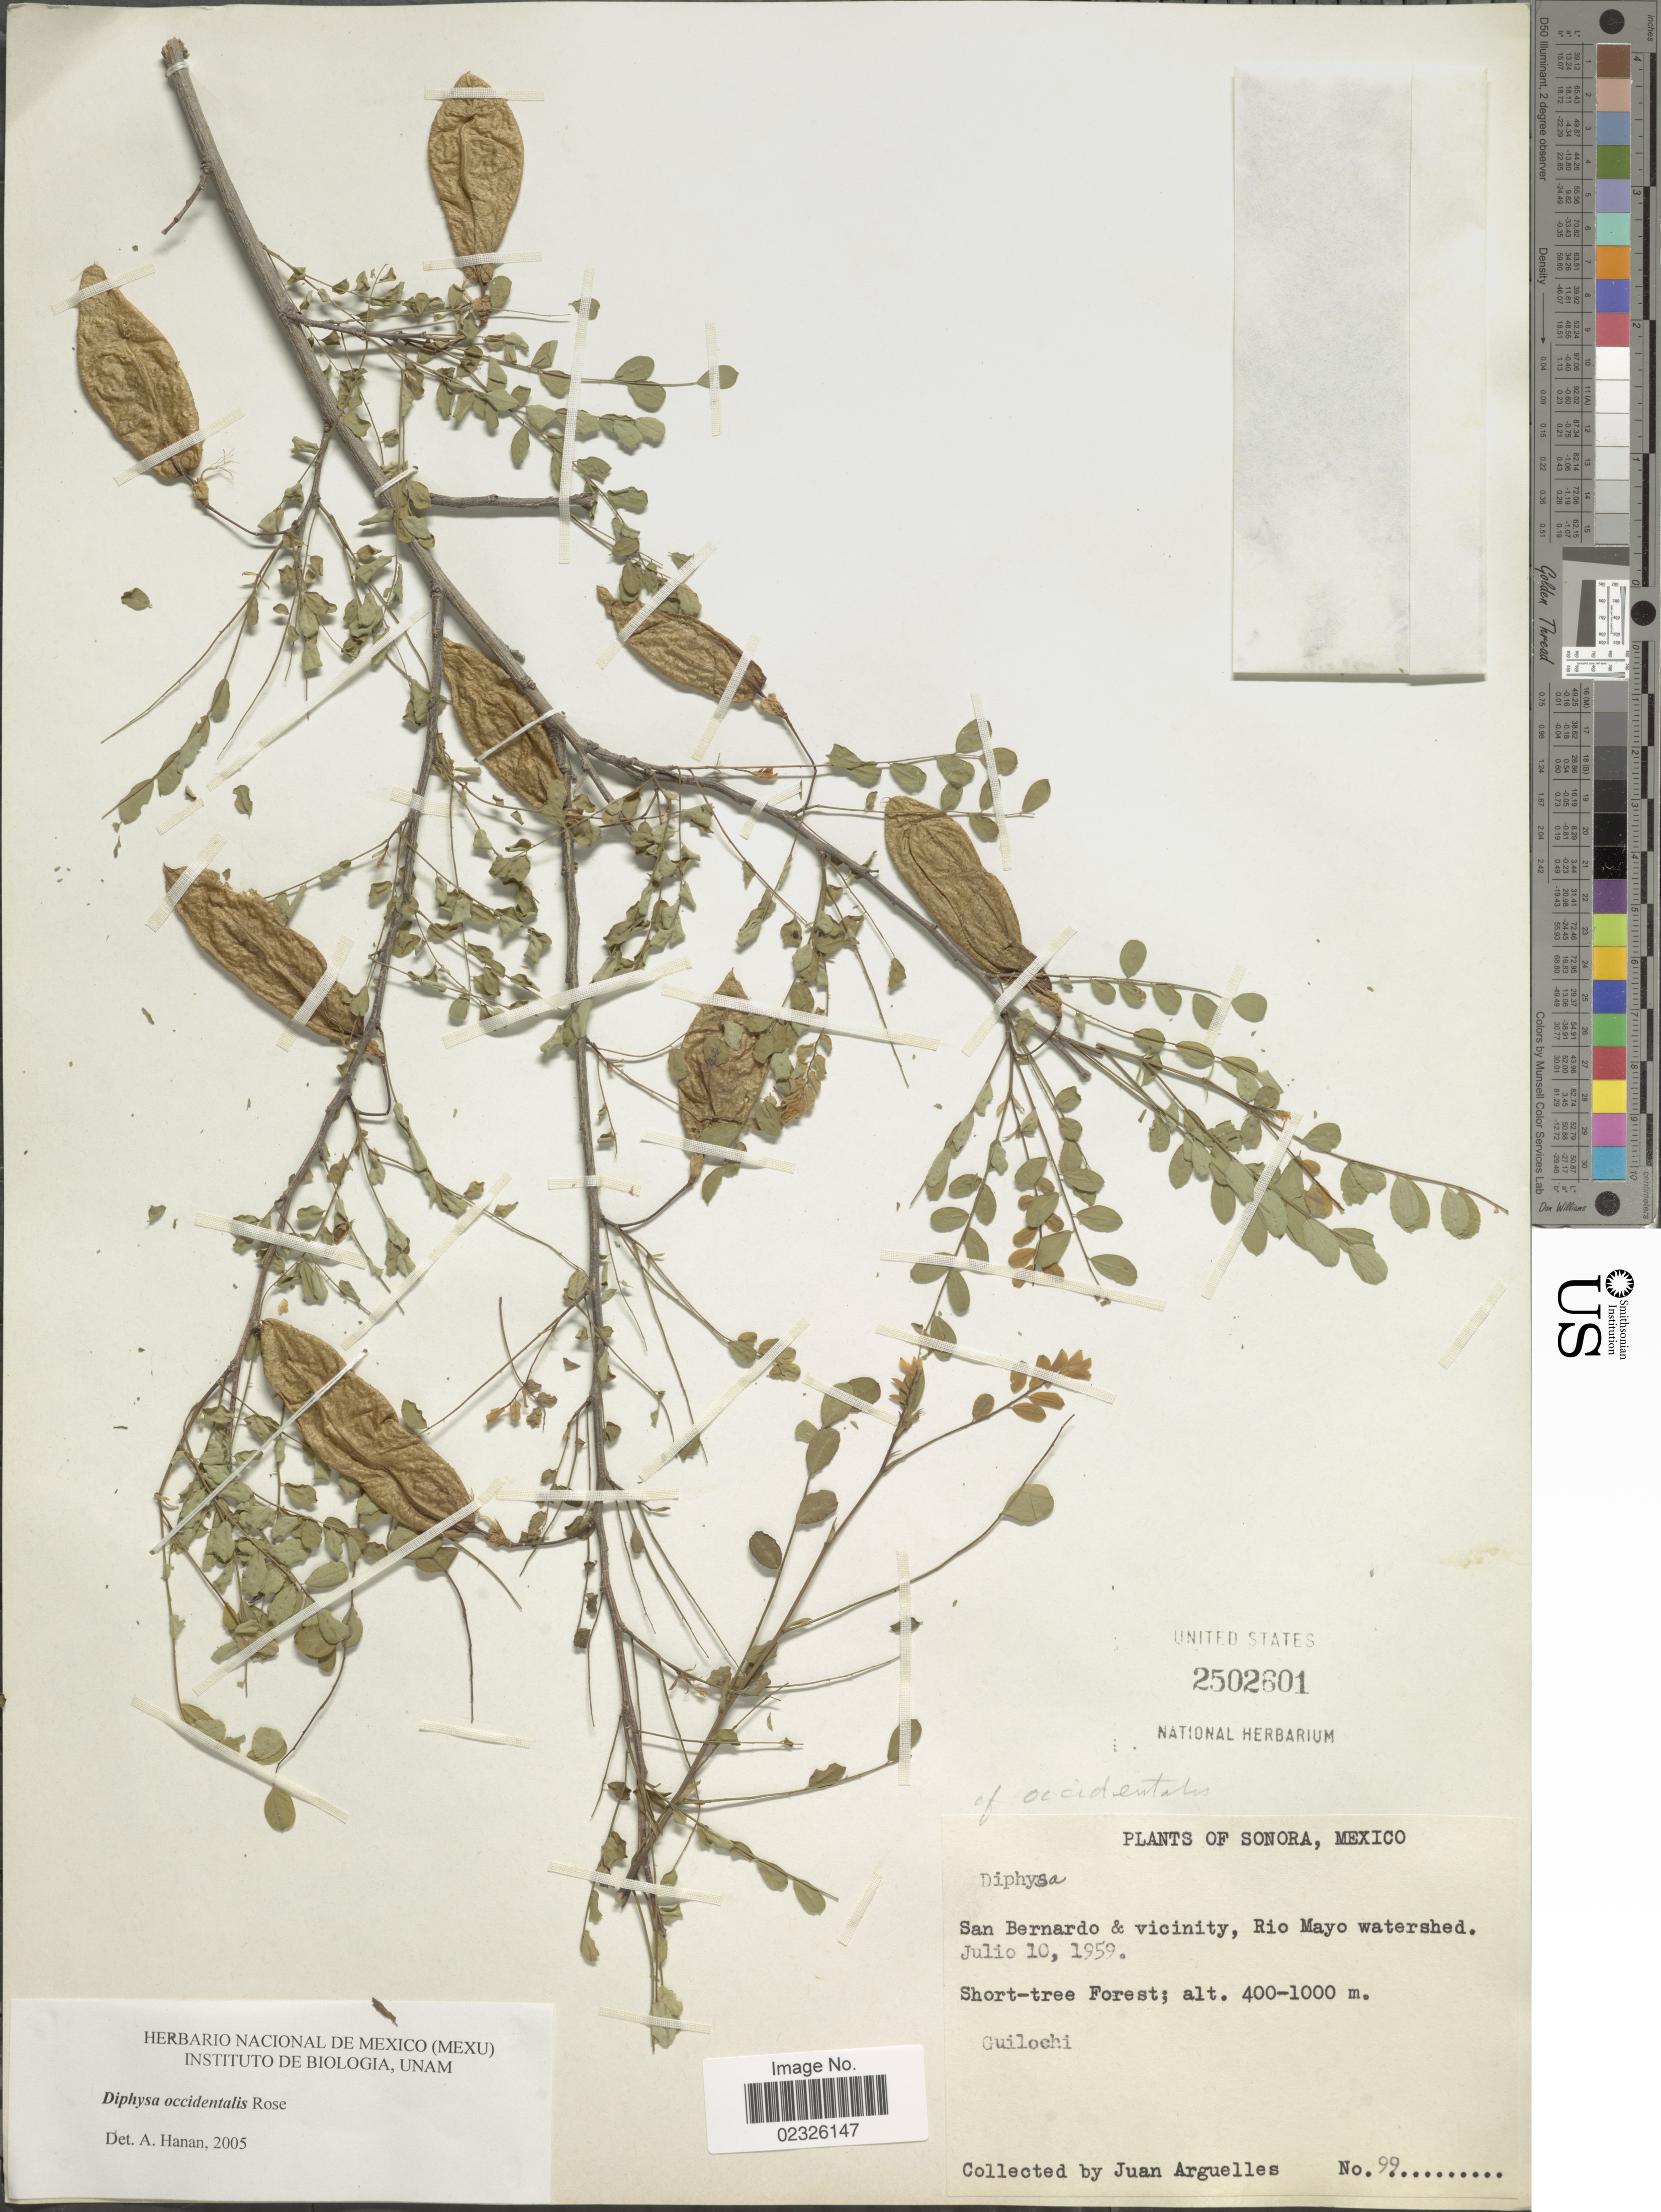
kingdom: Plantae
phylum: Tracheophyta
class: Magnoliopsida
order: Fabales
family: Fabaceae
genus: Diphysa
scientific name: Diphysa occidentalis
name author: Rose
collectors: J. Arguelles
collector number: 99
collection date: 1959-07-10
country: Mexico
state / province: Sonora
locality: San Bernardo & vicinity, Rio Mayo watershed. Short-tree Forest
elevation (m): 400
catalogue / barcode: US 2502601